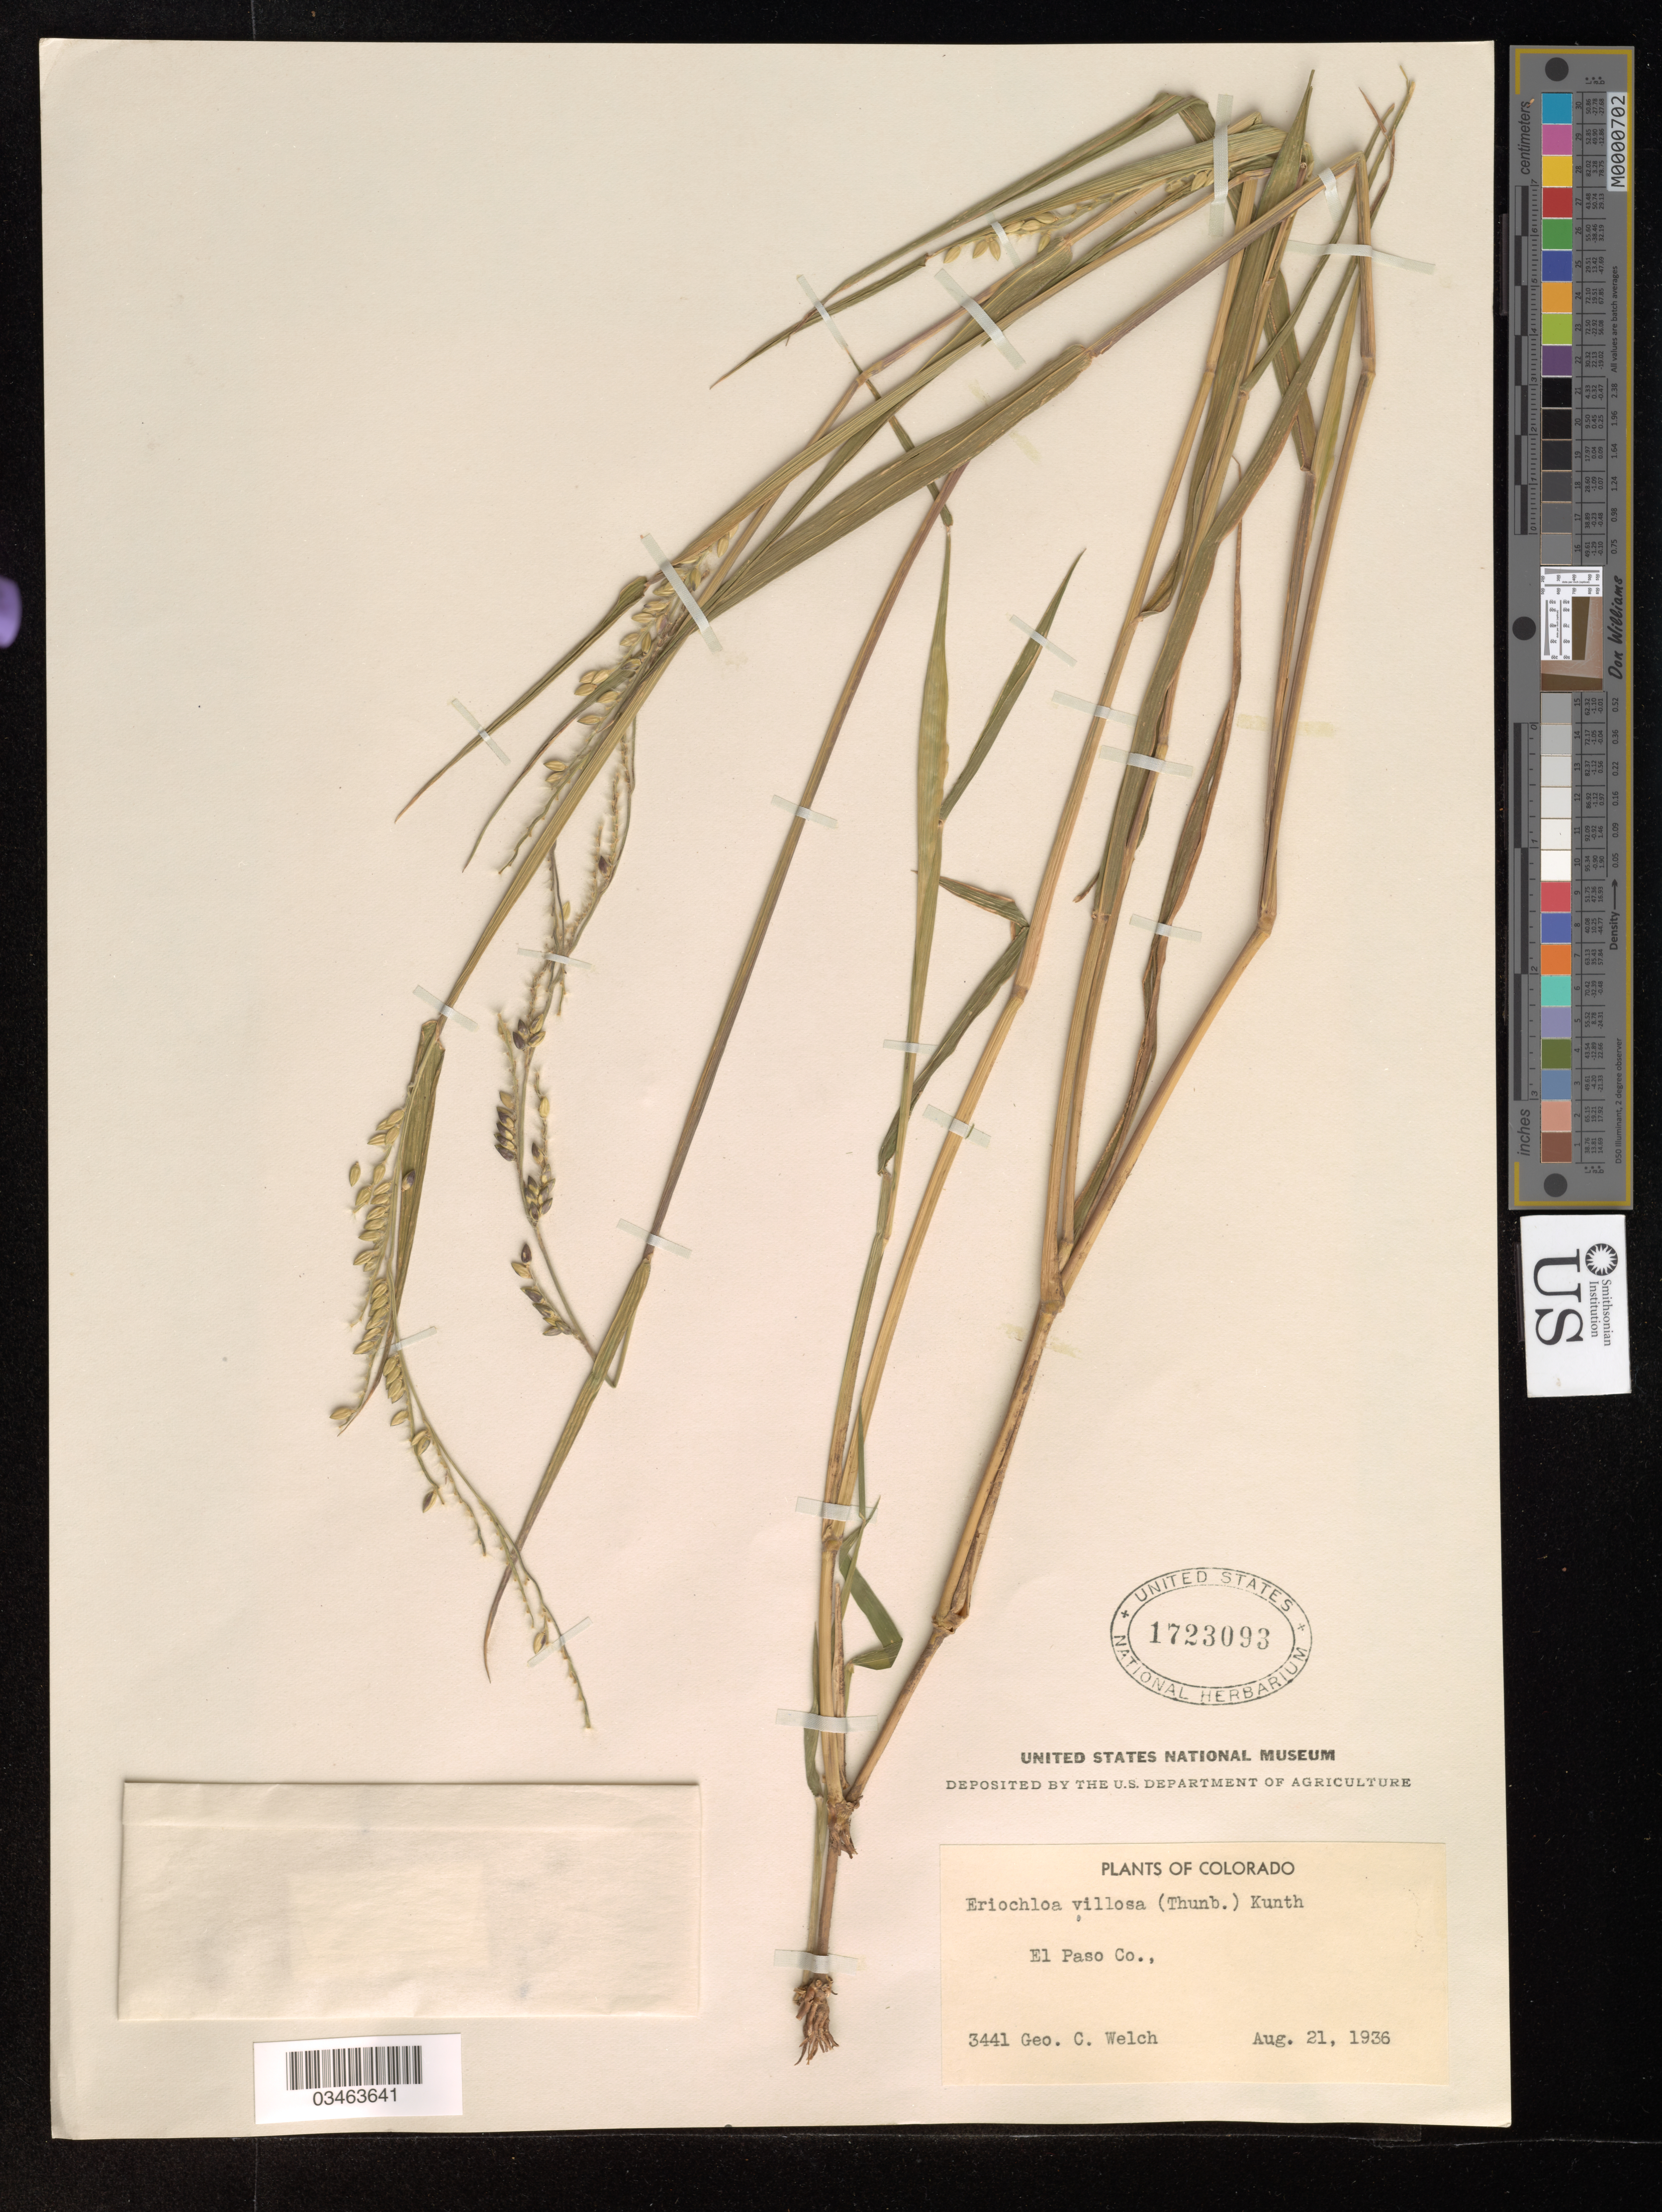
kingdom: Plantae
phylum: Tracheophyta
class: Liliopsida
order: Poales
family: Poaceae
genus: Eriochloa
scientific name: Eriochloa villosa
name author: (Thunb.) Kunth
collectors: G. Welch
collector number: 3441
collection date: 1936-08-21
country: United States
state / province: Colorado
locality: El Paso Co.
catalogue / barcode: US 1723093